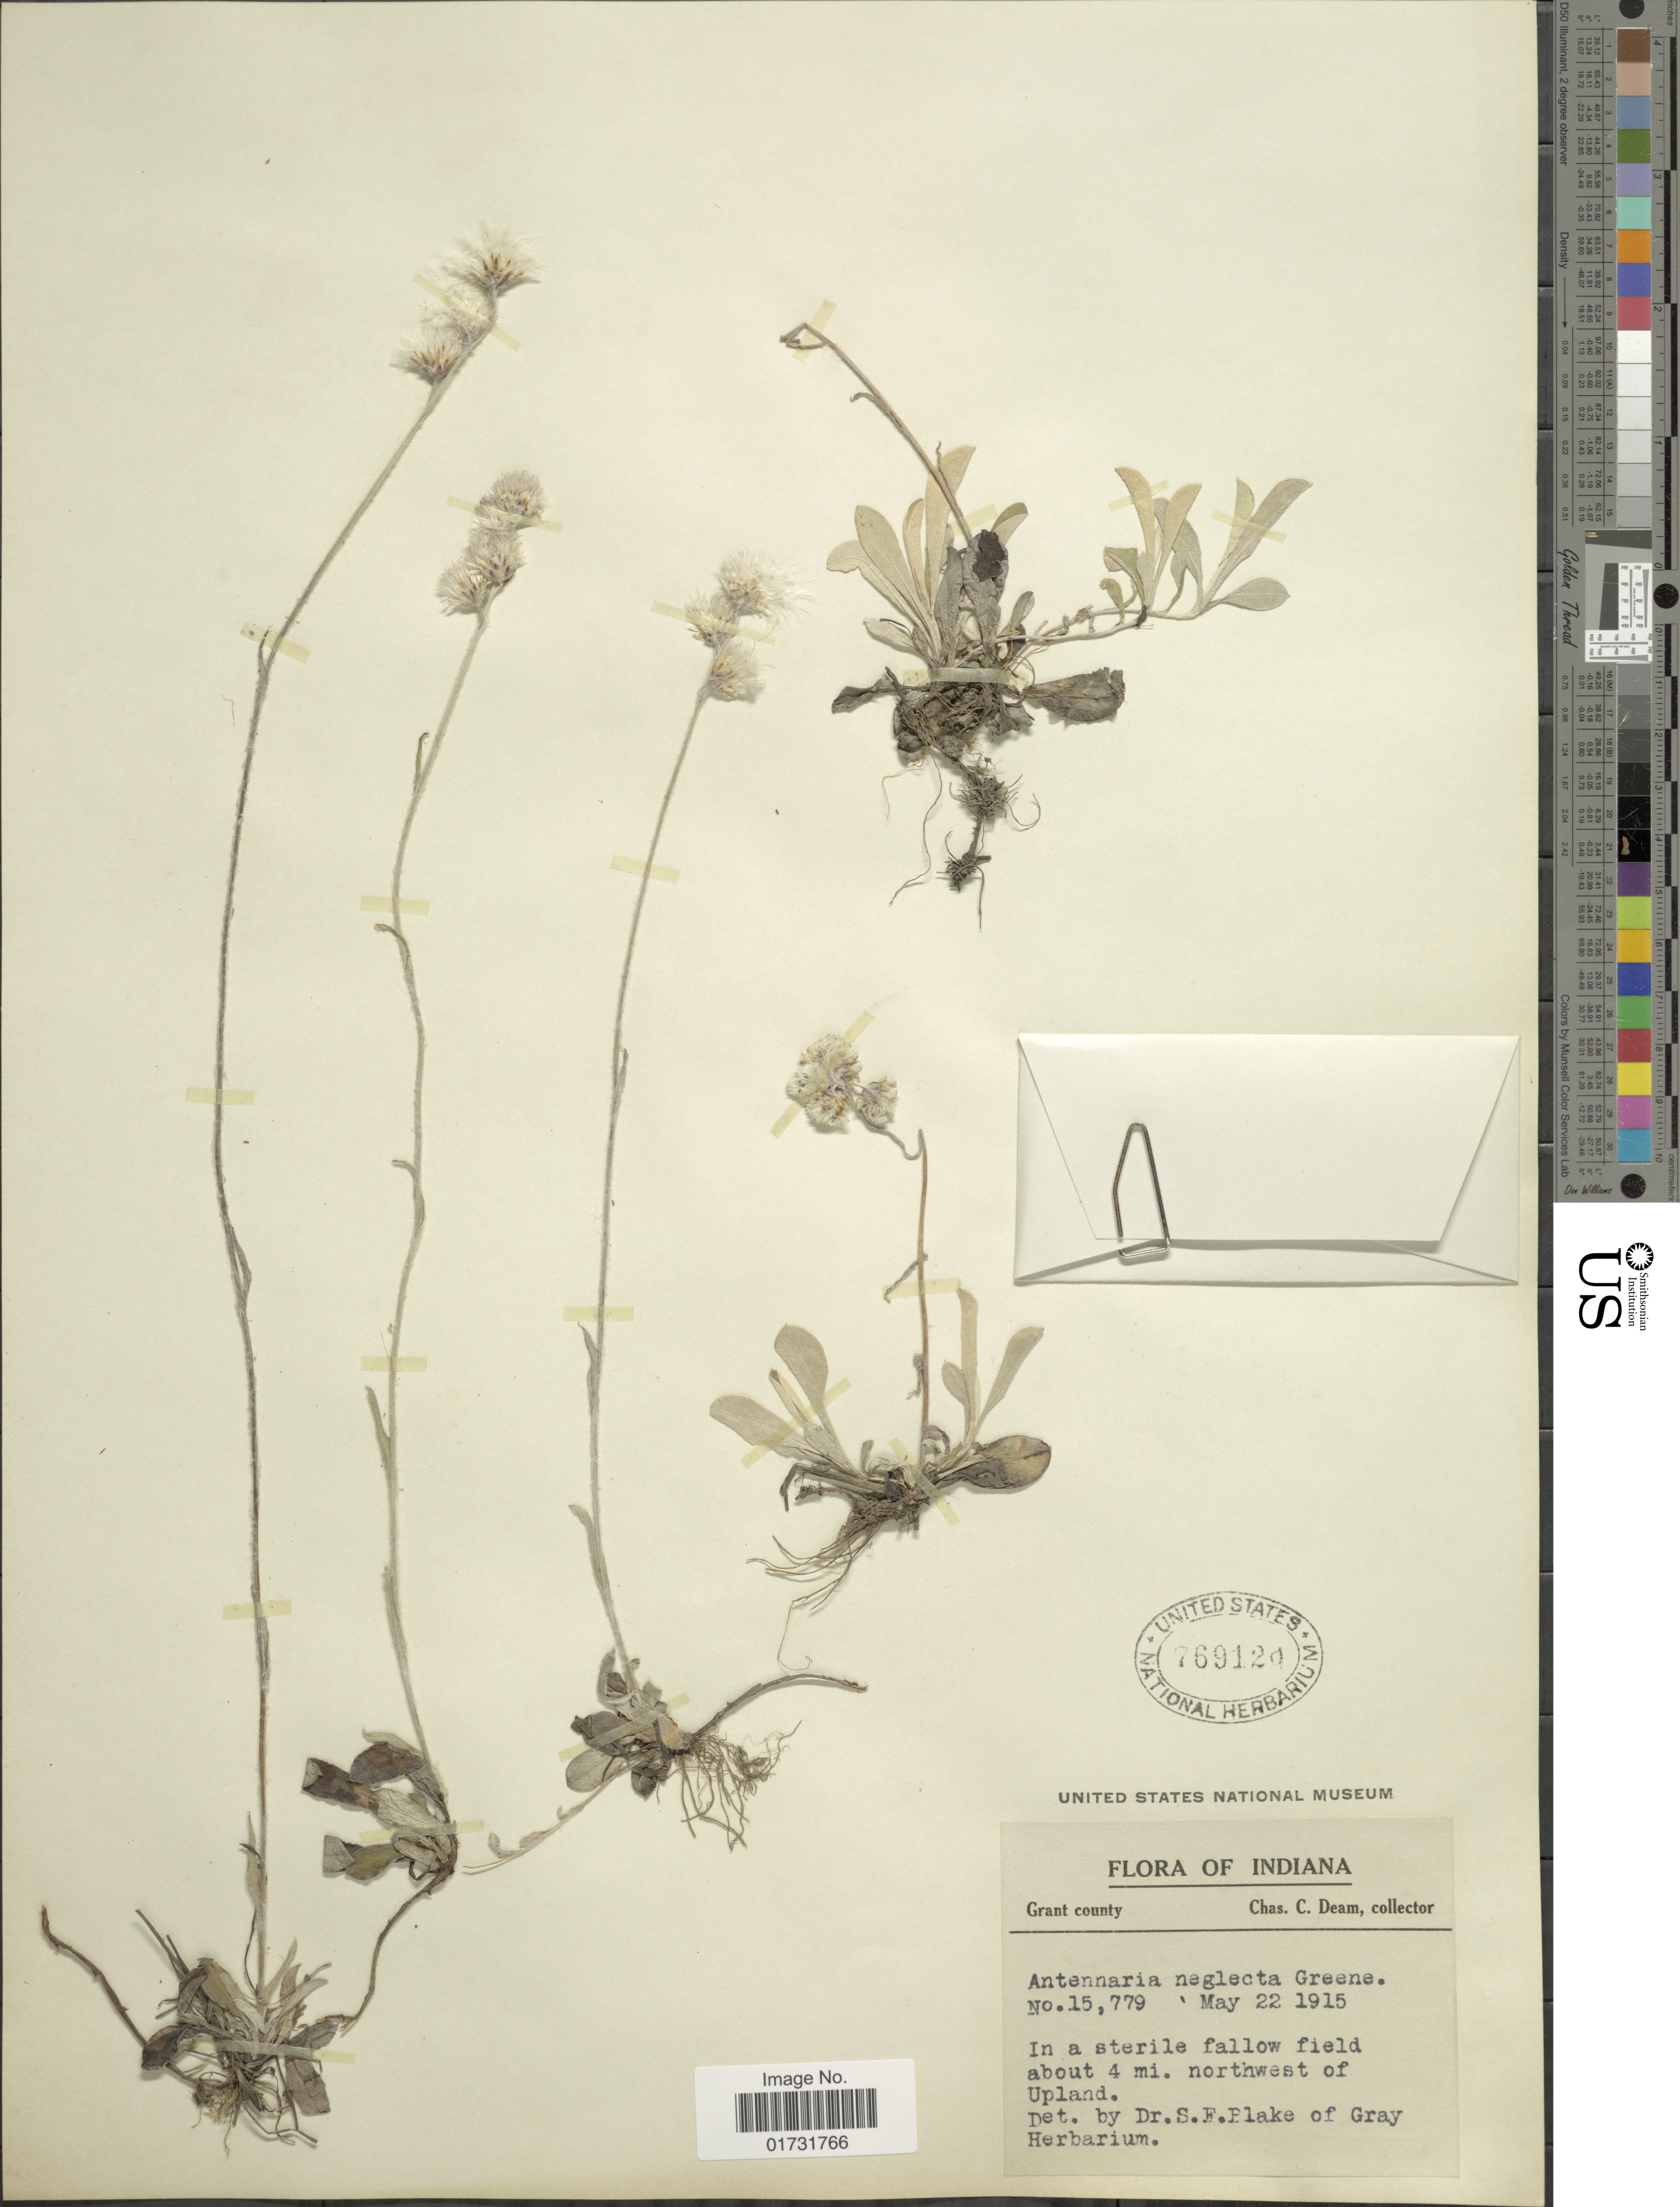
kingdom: Plantae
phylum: Tracheophyta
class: Magnoliopsida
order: Asterales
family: Asteraceae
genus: Antennaria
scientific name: Antennaria neglecta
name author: Greene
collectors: C. C. Deam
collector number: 15779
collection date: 1915-05-22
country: United States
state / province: Indiana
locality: Grant County. about 4 mi. northwest of Upland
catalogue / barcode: US 769128